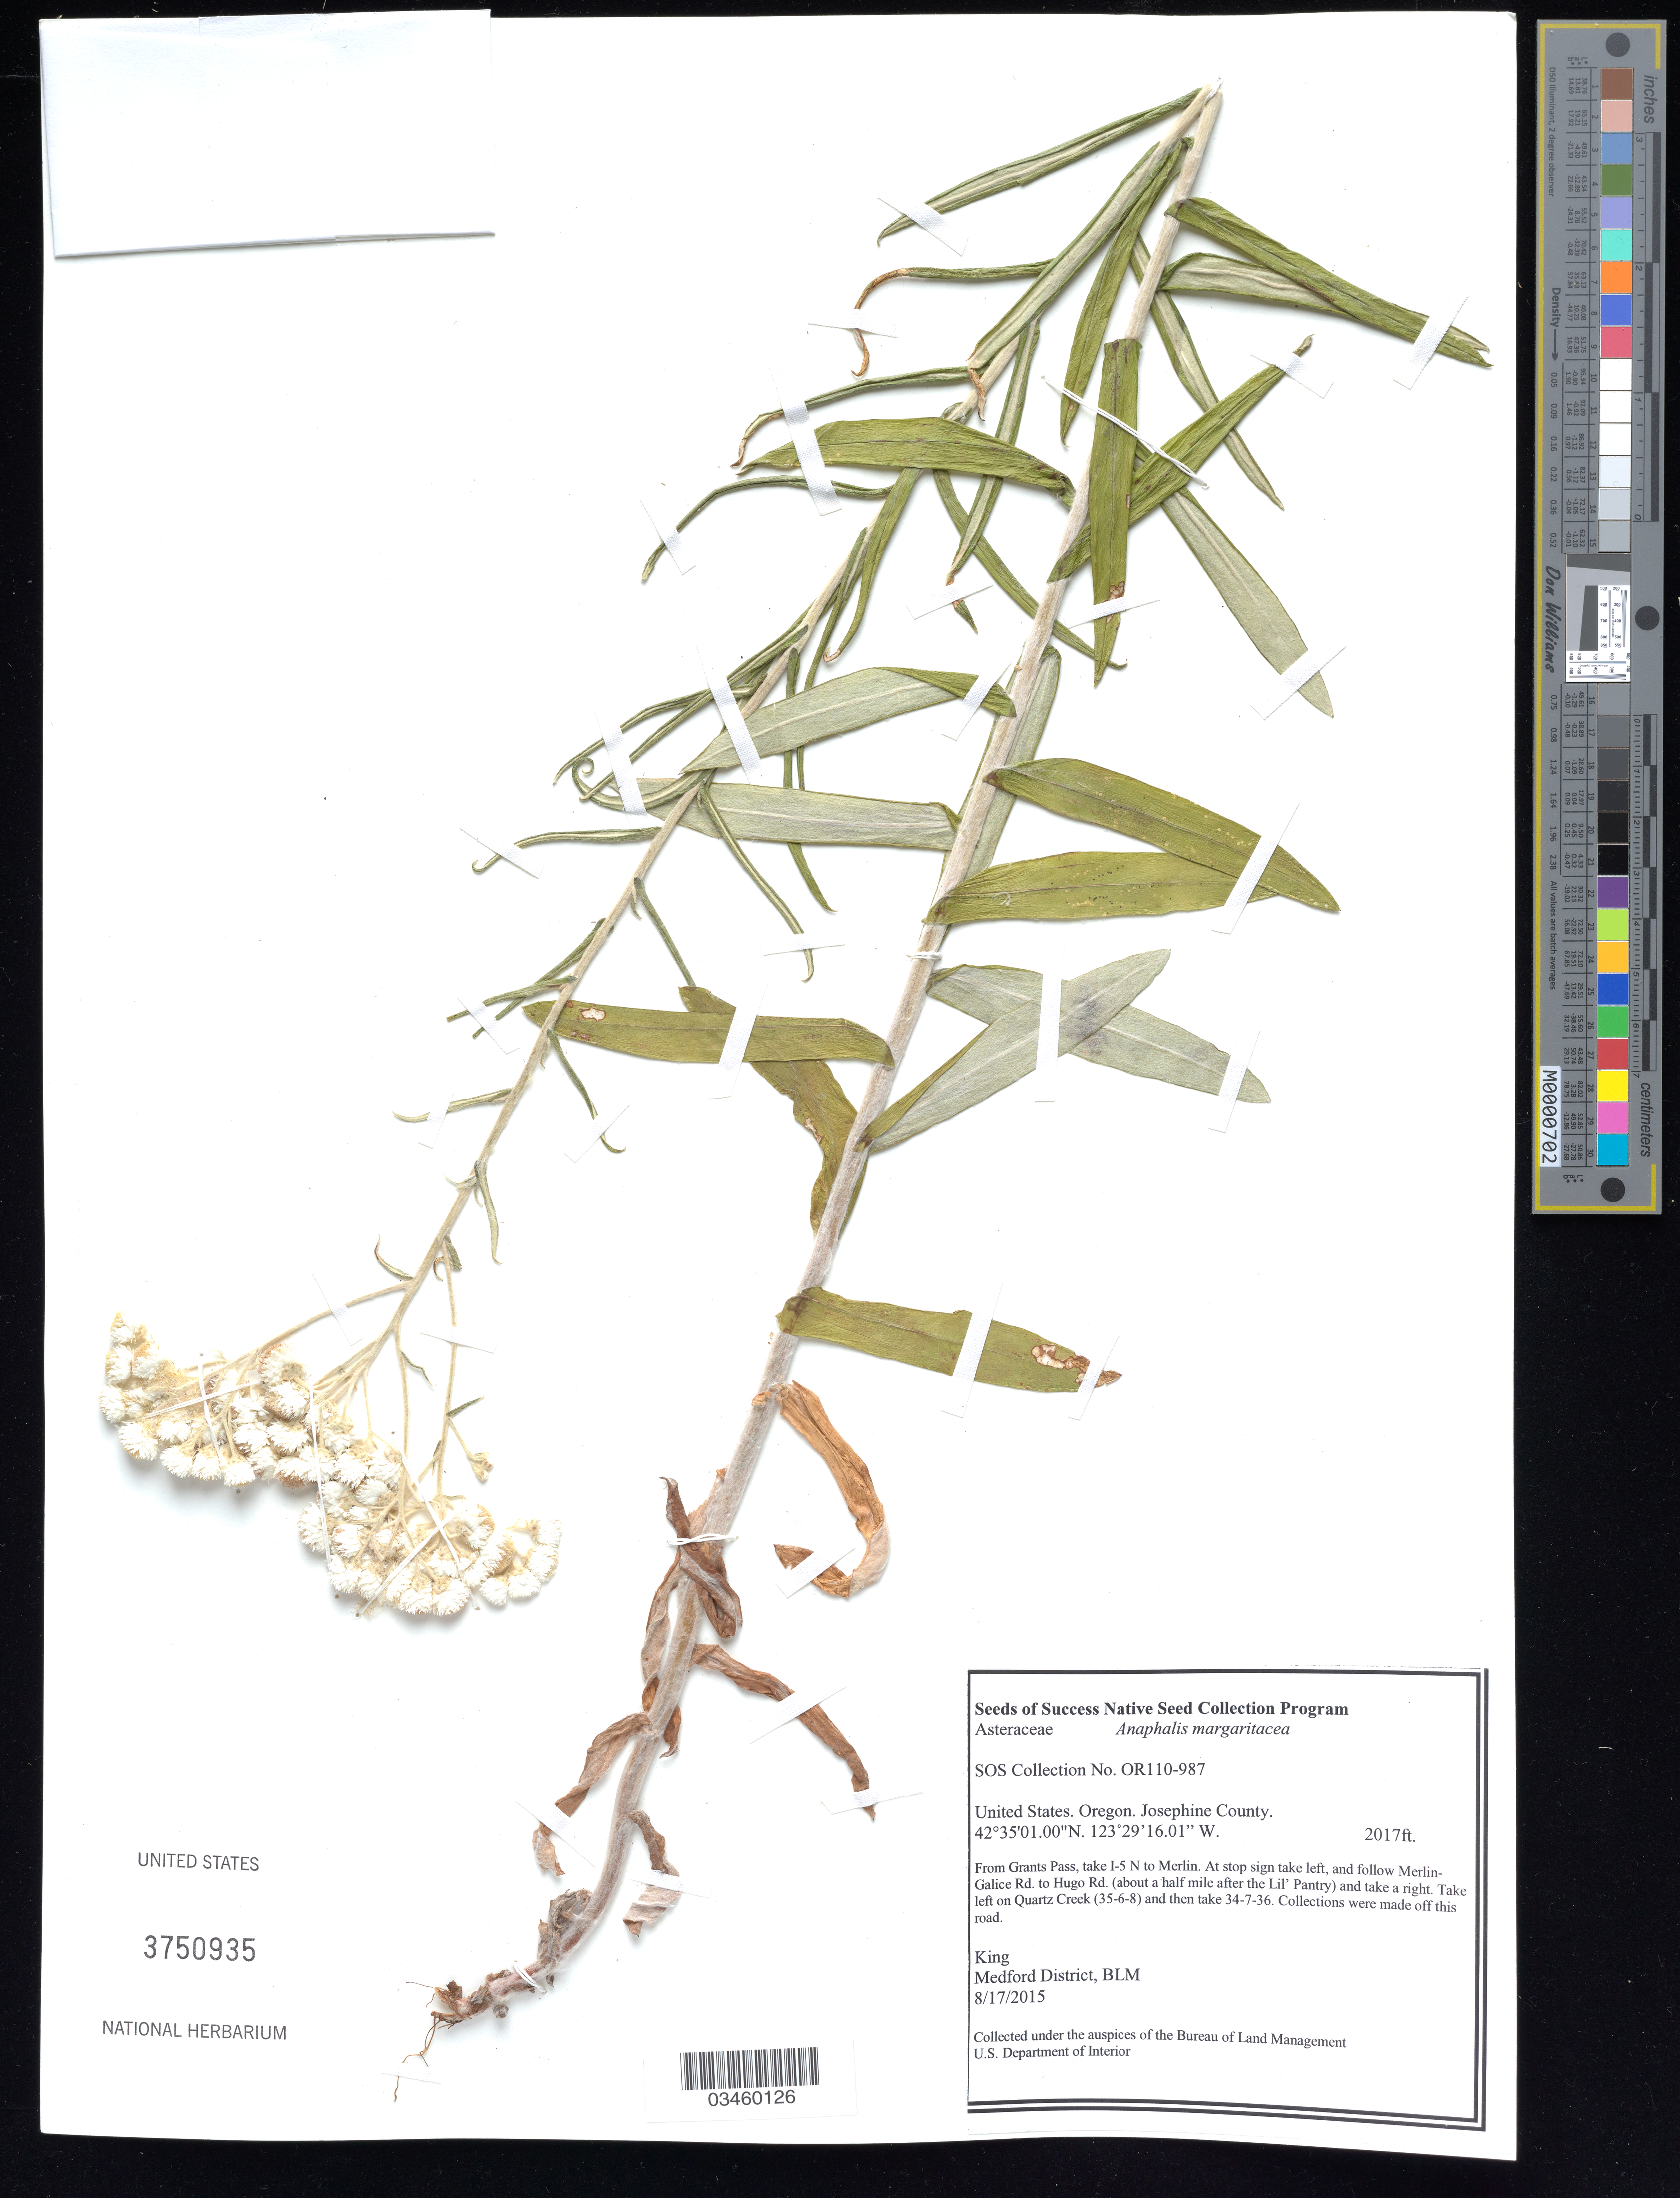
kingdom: Plantae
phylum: Tracheophyta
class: Magnoliopsida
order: Asterales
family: Asteraceae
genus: Anaphalis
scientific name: Anaphalis margaritacea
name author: (L.) Benth. & Hook. f.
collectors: King, --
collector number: OR110-987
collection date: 2015-08-17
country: United States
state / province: Oregon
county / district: Josephine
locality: Quartz Creek, 34-7-36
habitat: Mixed forest- pine/Madrone/Doug Fir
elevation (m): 615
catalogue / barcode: US 3750935